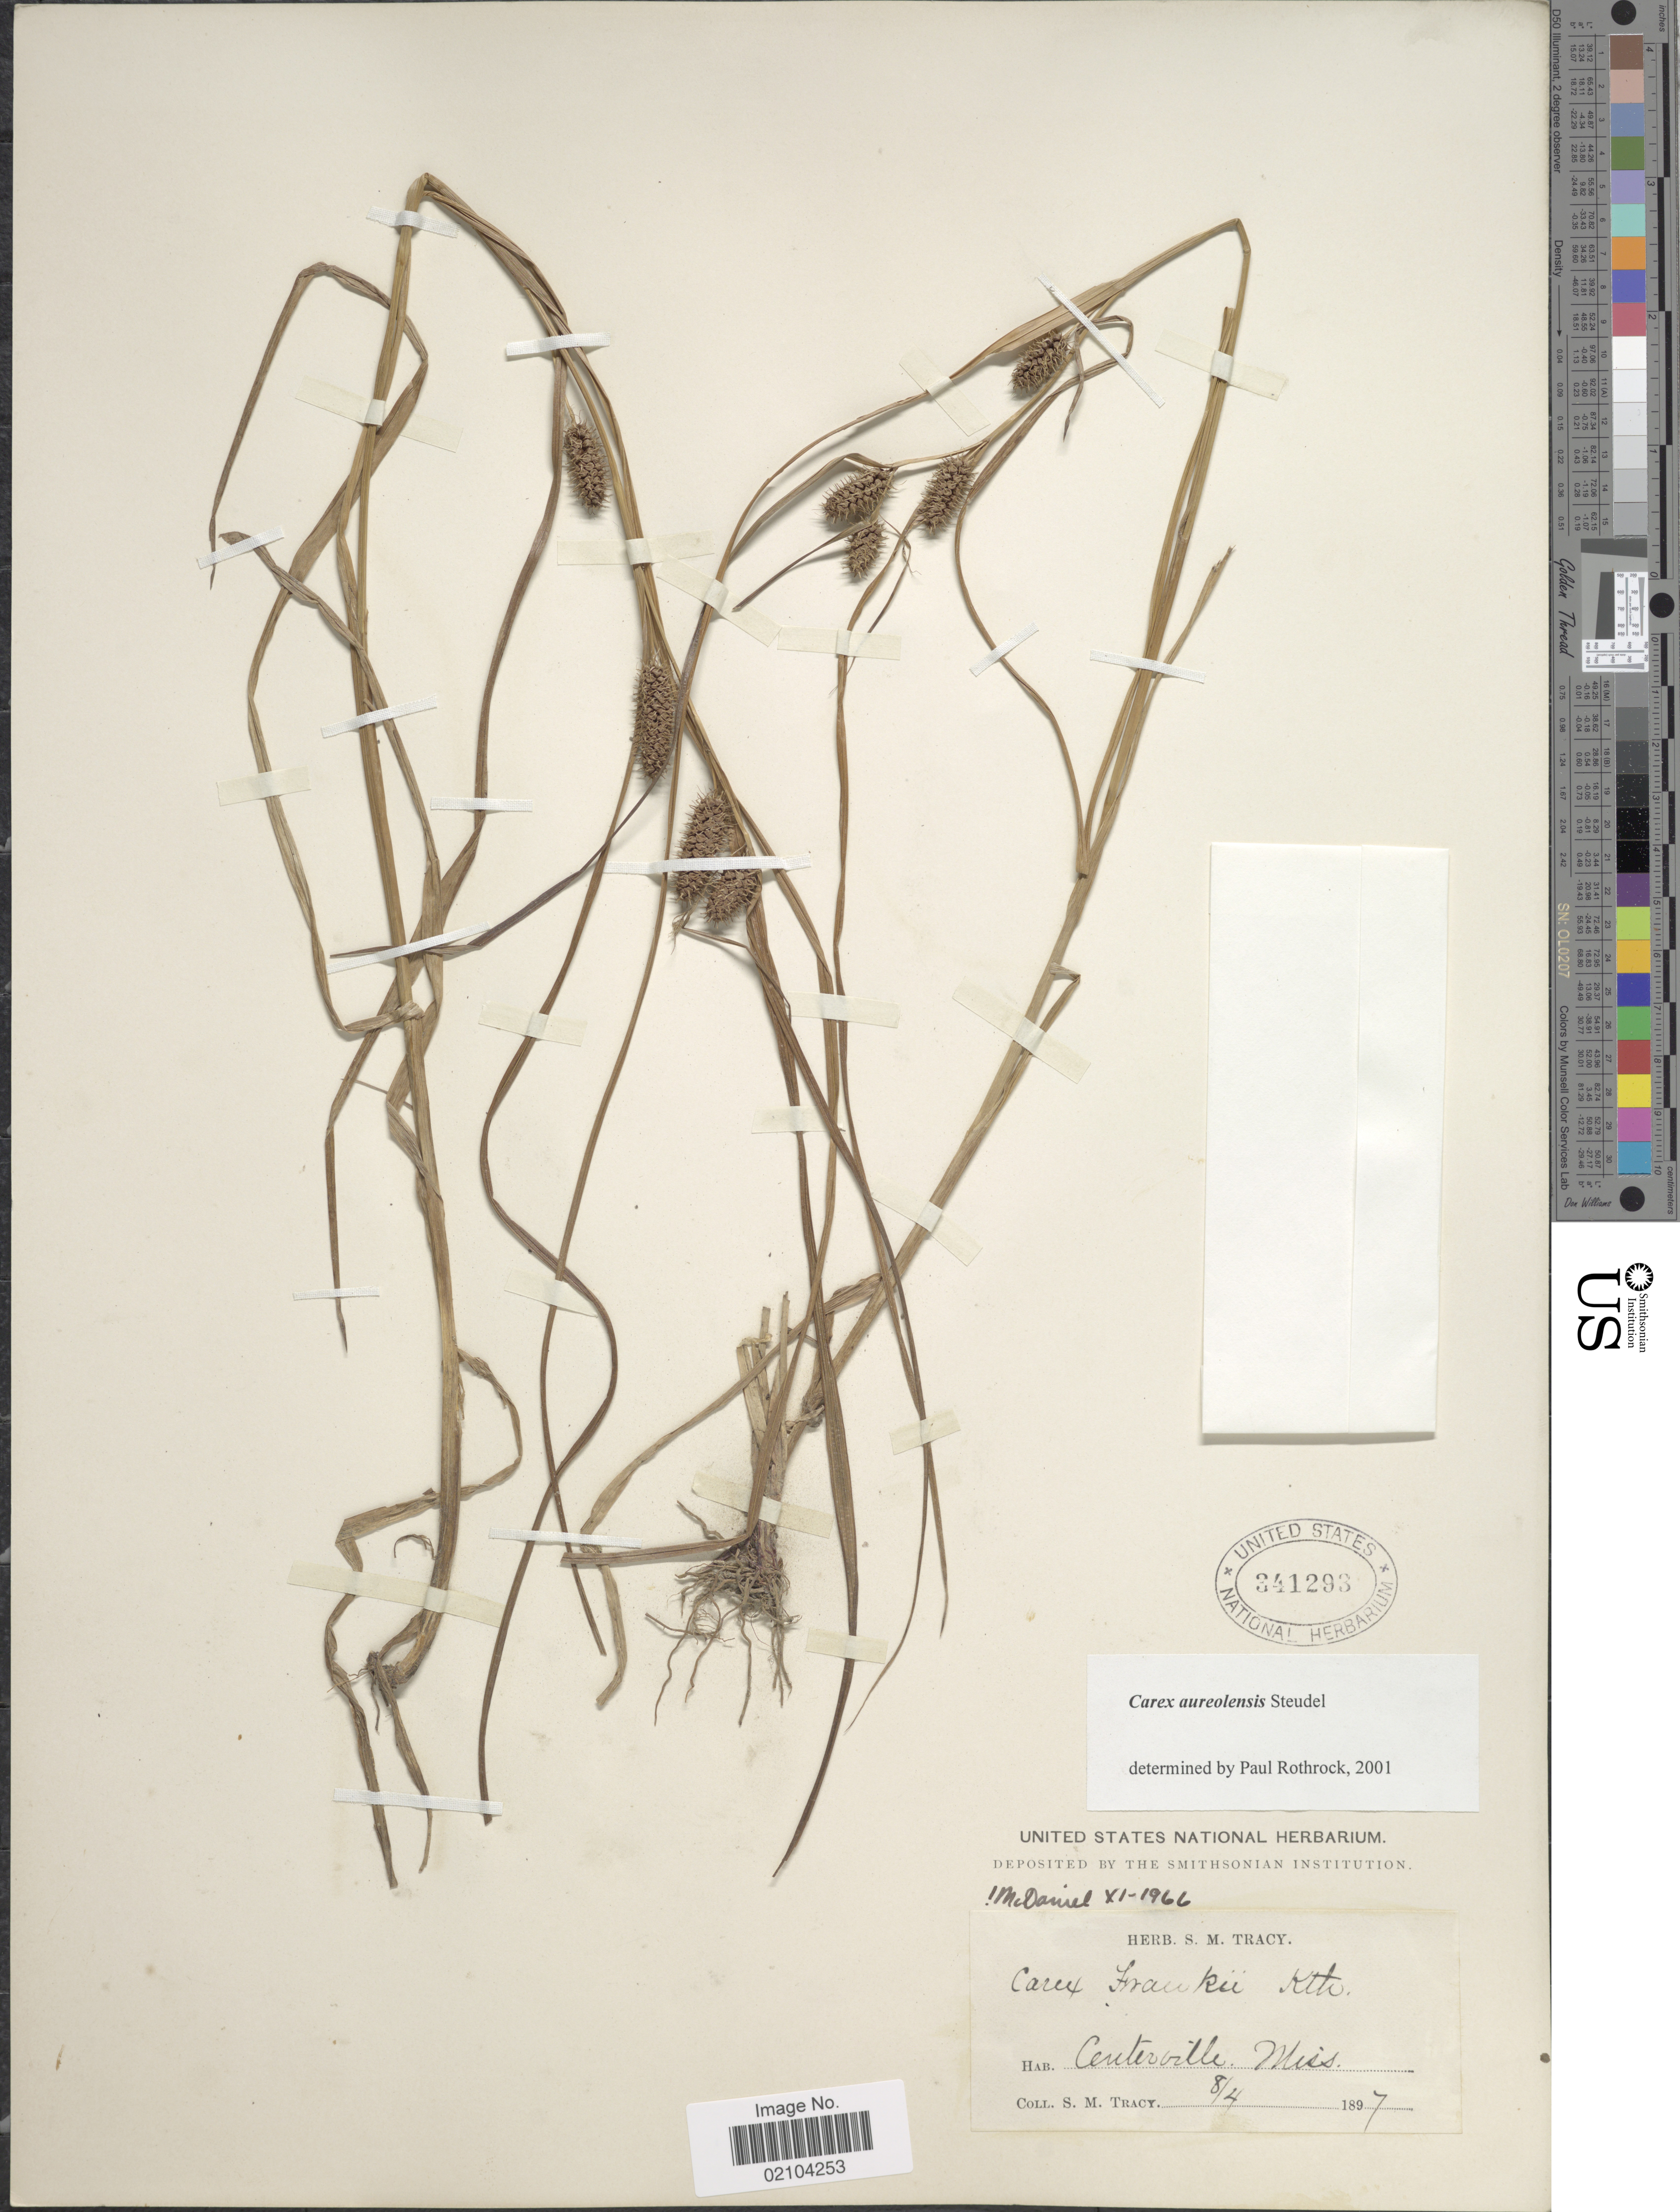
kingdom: Plantae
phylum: Tracheophyta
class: Liliopsida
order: Poales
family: Cyperaceae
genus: Carex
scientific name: Carex aureolensis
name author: Steud.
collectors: S. M. Tracy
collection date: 1897-08-04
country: United States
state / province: Mississippi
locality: Centerville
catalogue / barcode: US 341293